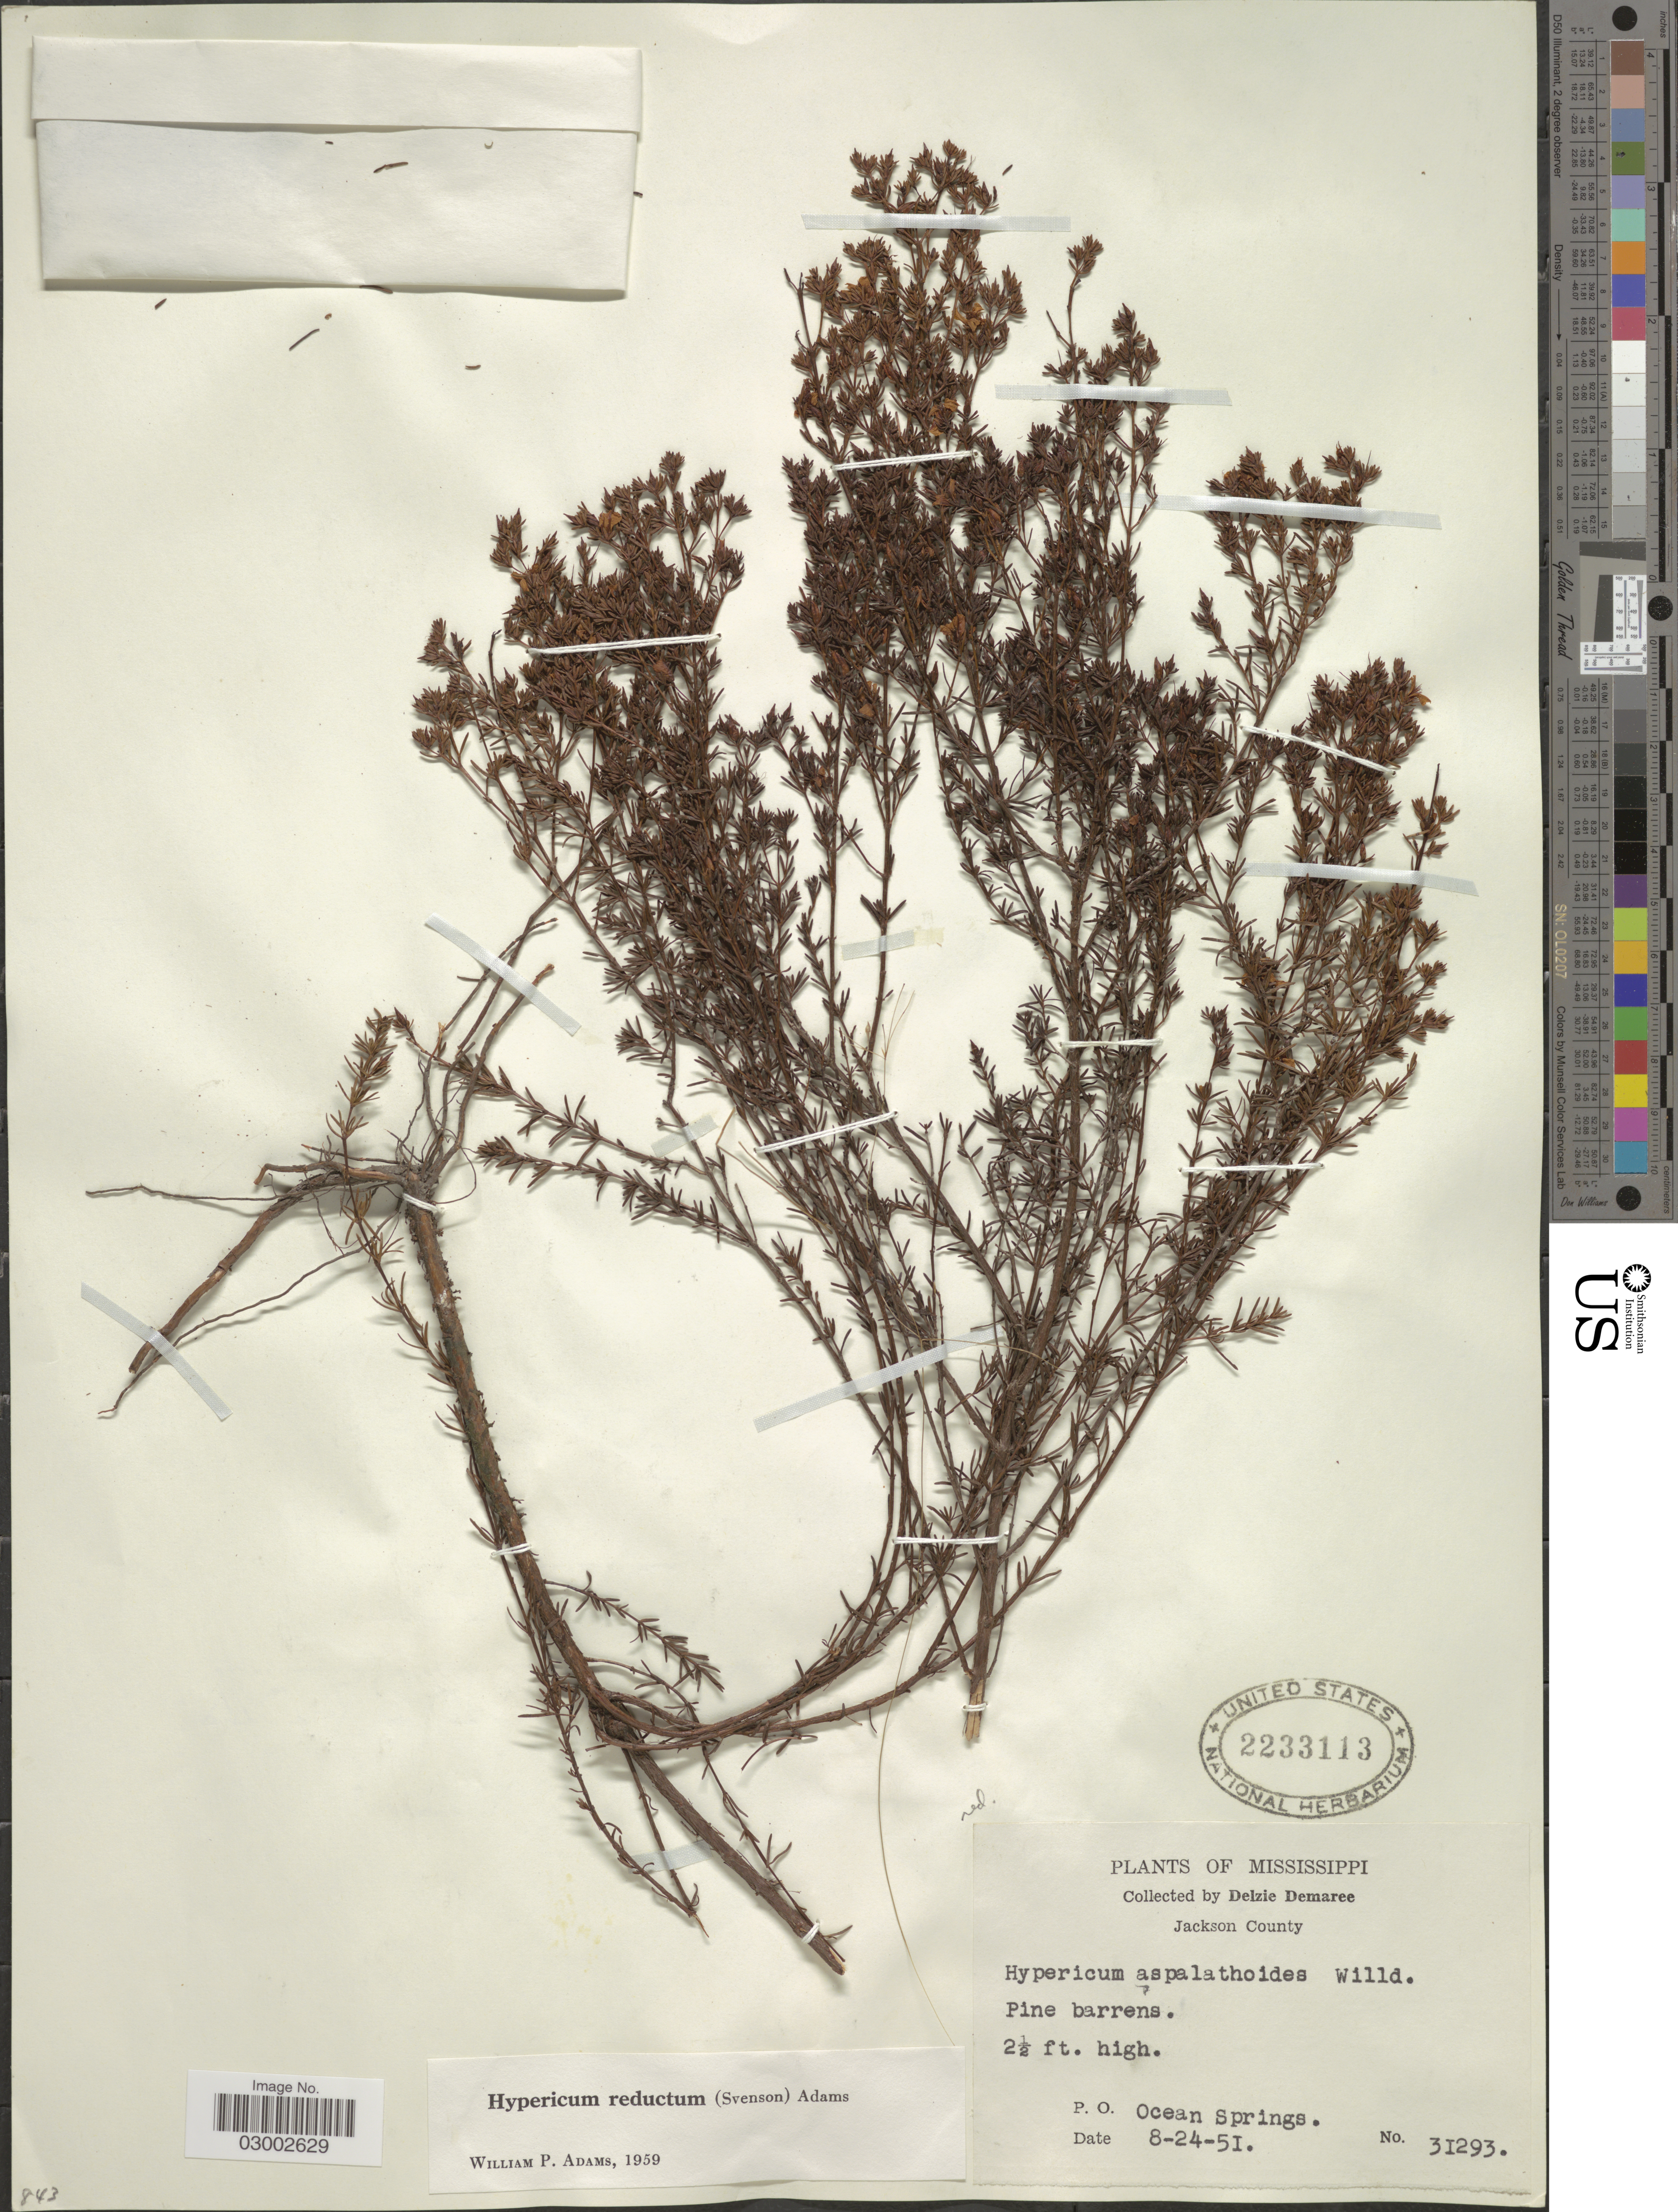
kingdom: Plantae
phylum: Tracheophyta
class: Magnoliopsida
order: Malpighiales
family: Hypericaceae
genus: Hypericum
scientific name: Hypericum brachyphyllum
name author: (Spach) Steud.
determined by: Strong, Mark T., (BOT), Smithsonian Institution - National Museum of Natural History (UNITED STATES)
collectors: D. Demaree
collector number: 31293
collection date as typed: Transcribed d/m/y: 24/8/51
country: United States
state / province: Mississippi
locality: Jackson County. Pine barrens. P.O. Ocean Springs.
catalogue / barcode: US 2233113